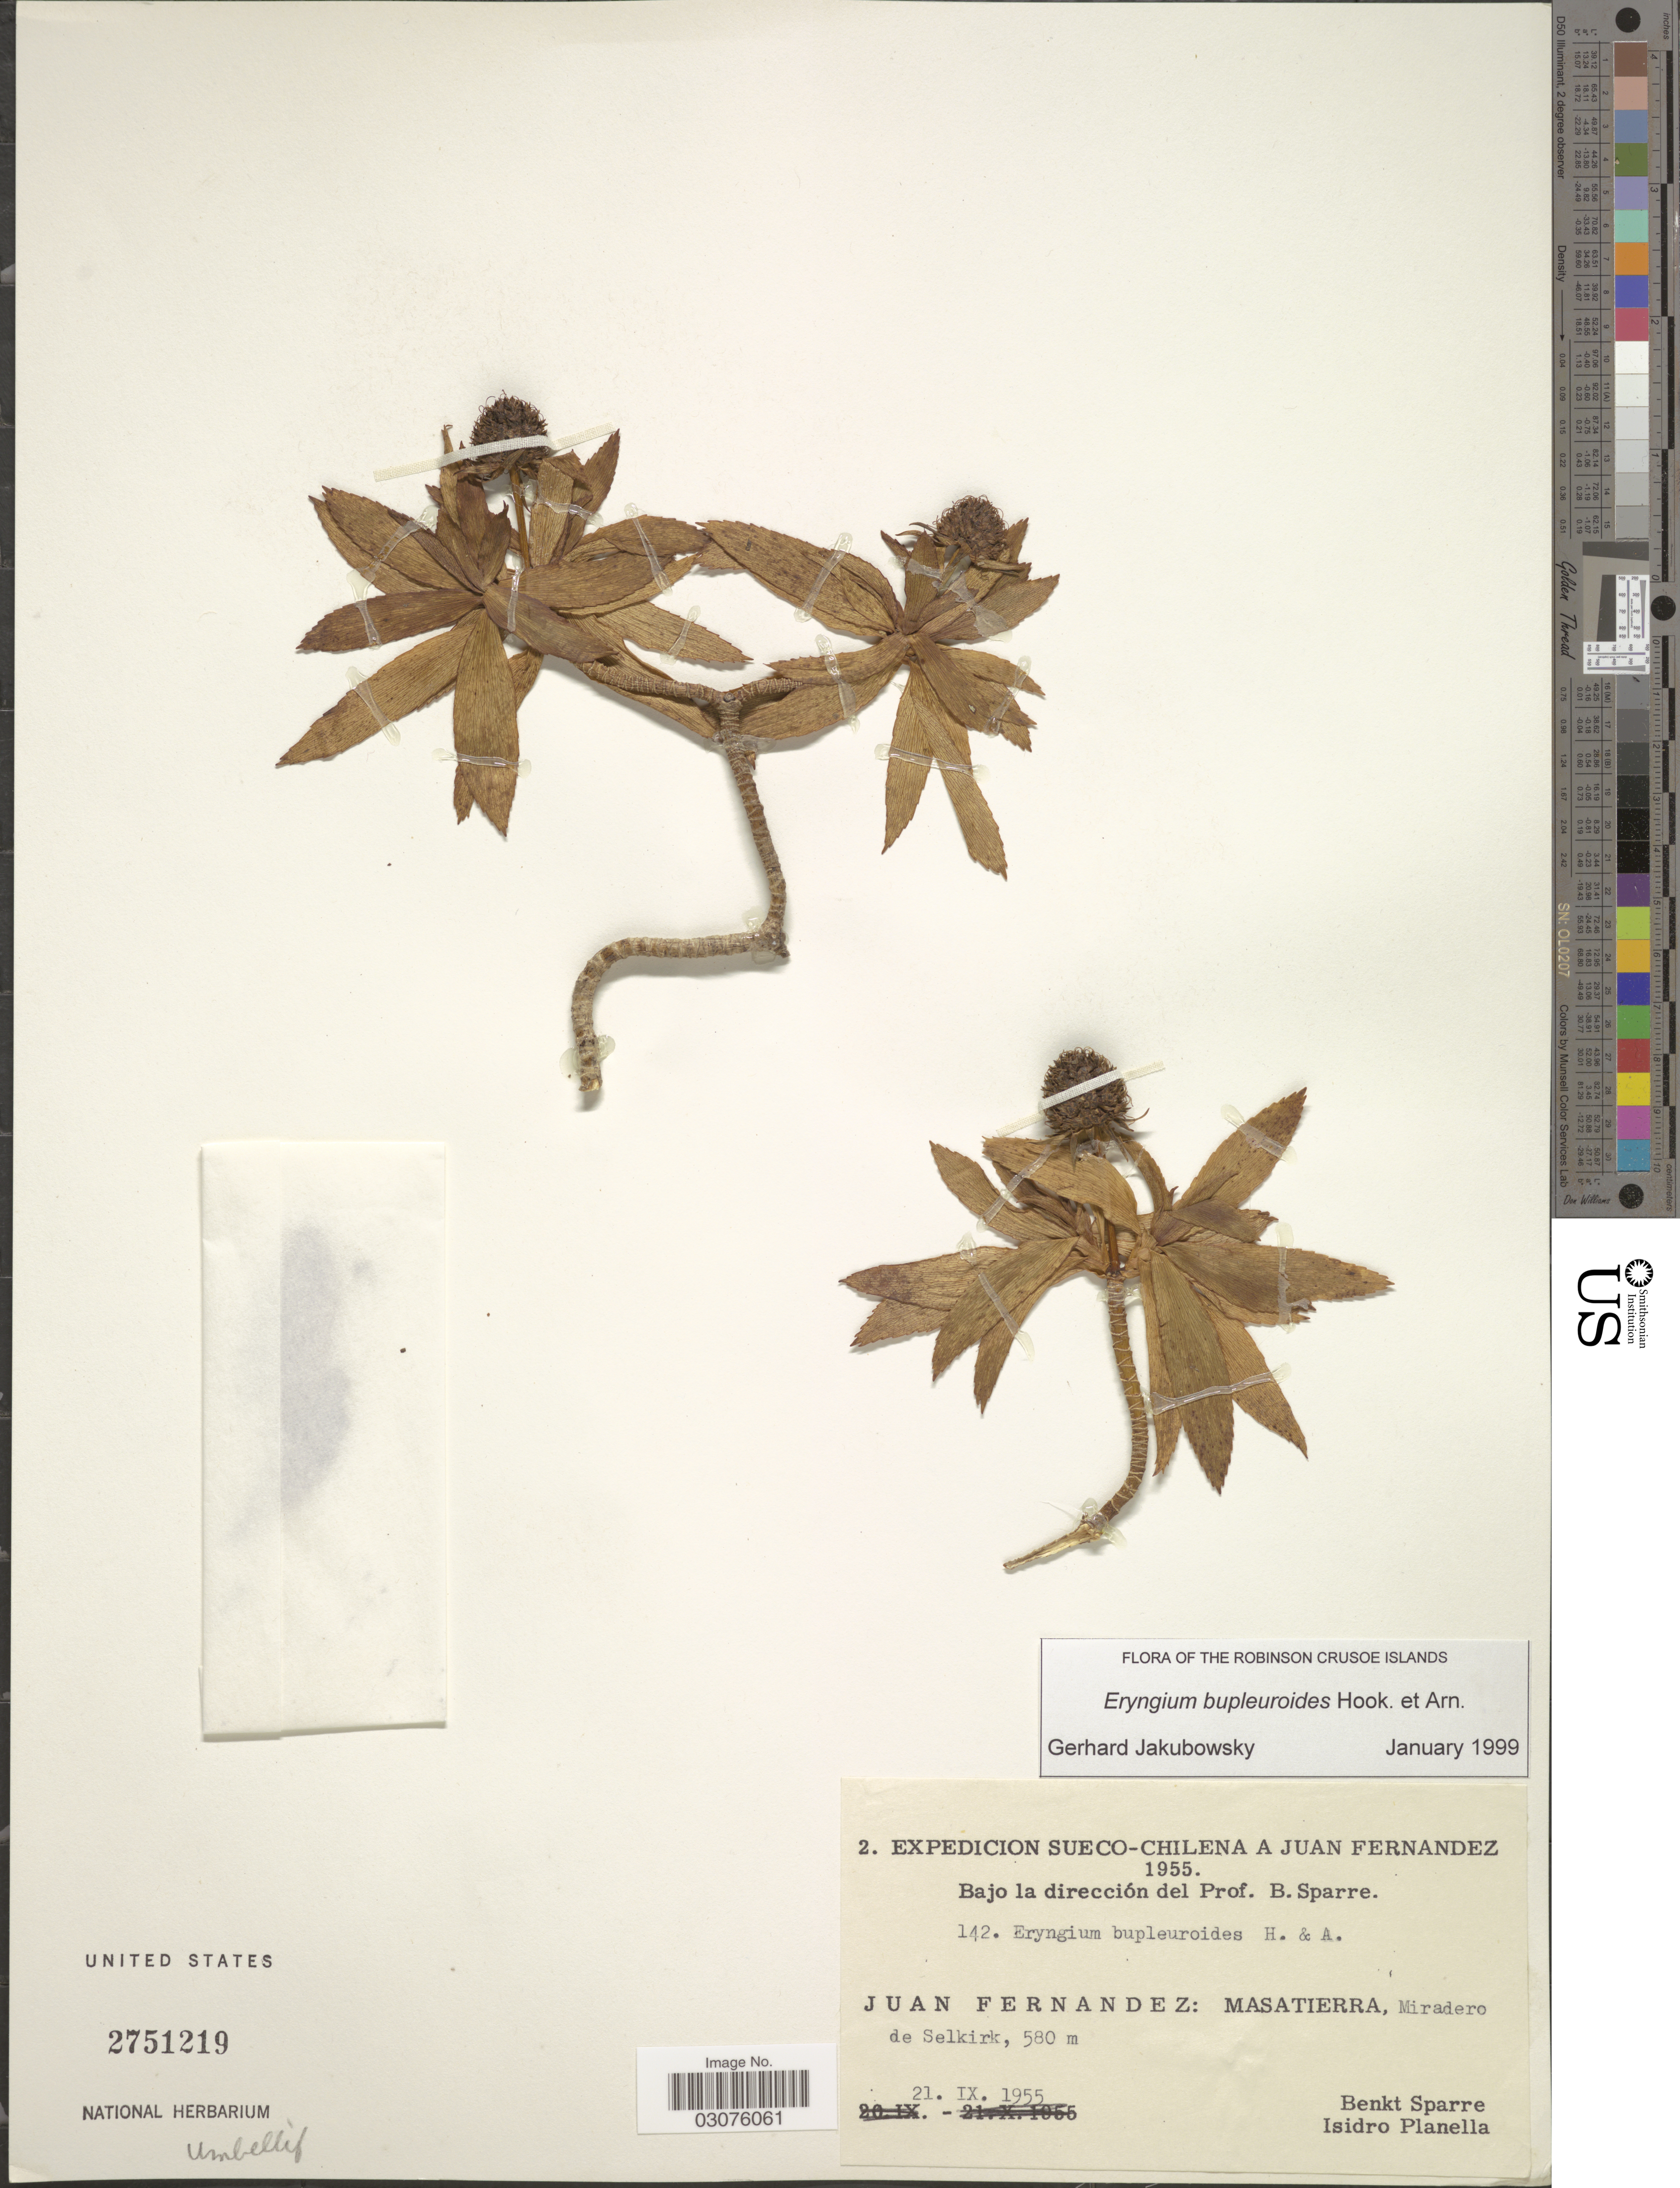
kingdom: Plantae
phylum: Tracheophyta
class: Magnoliopsida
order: Apiales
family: Apiaceae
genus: Eryngium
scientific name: Eryngium bupleuroides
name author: Hook. & Arn.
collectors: B. Sparre & I. Planella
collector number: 142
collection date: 1955-09-21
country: Chile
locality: Juan Fernandez: Masatierra, Miradero de Selkirk.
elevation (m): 580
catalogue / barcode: US 2751219